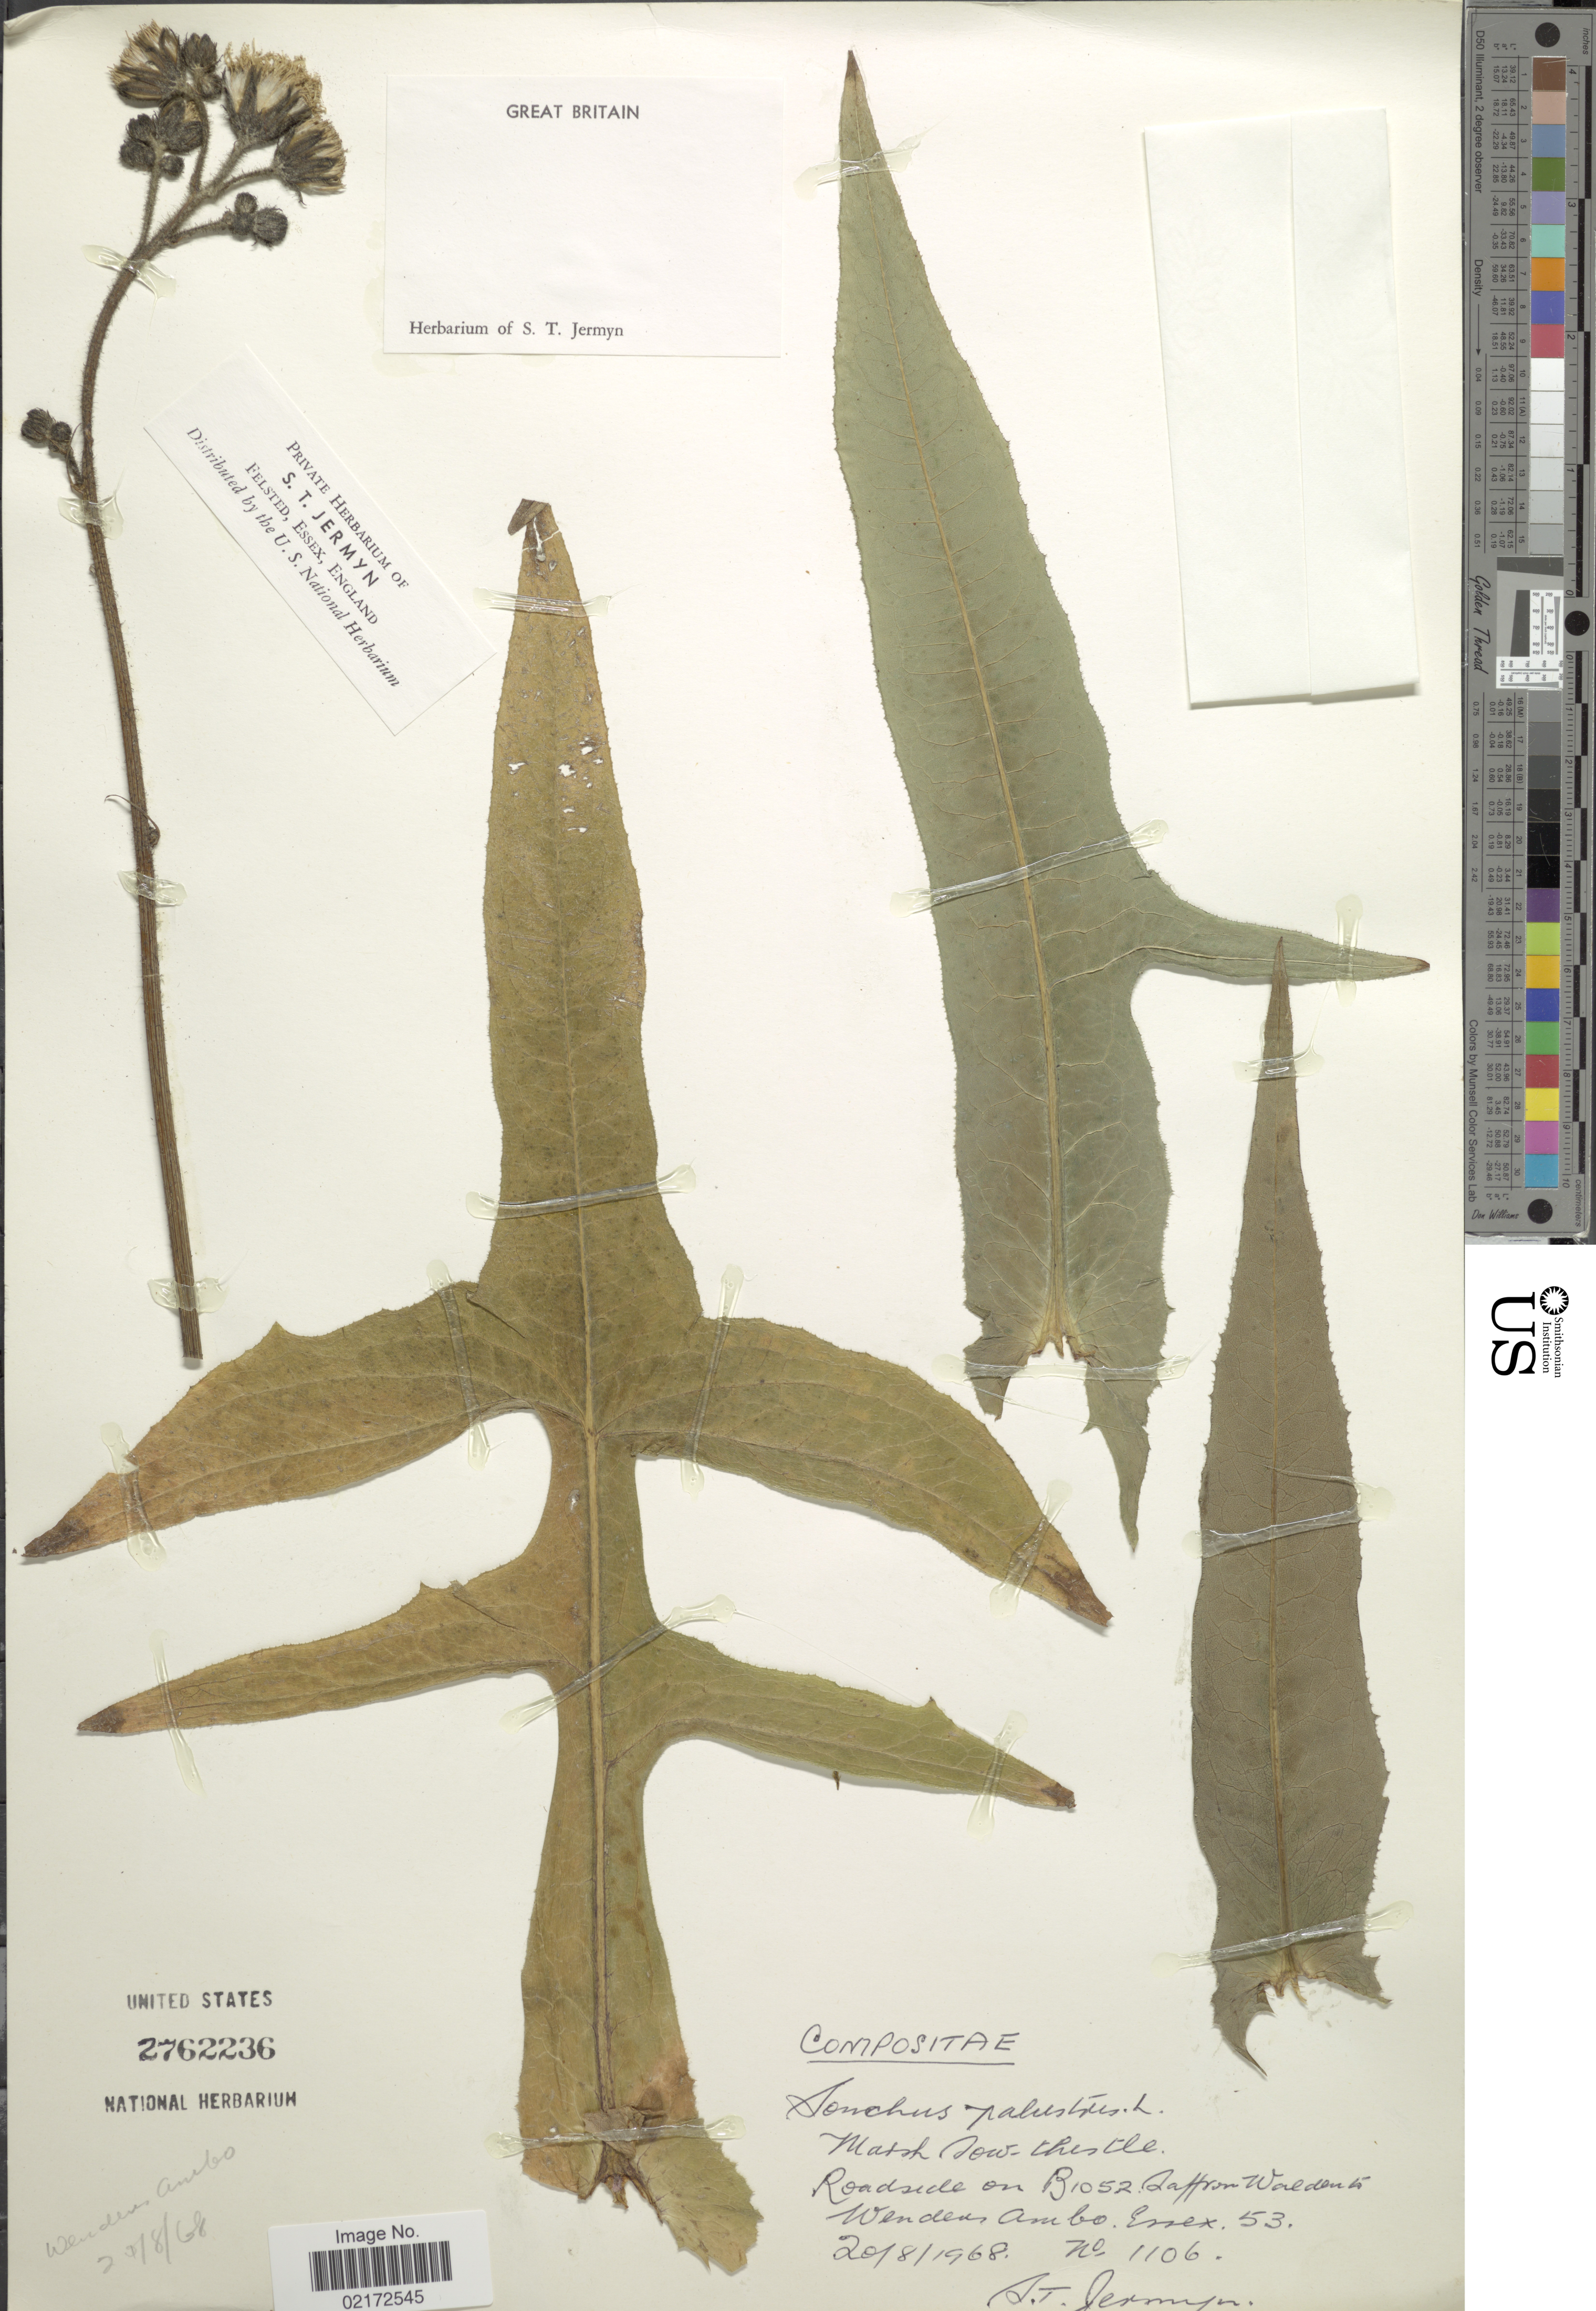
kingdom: Plantae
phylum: Tracheophyta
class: Magnoliopsida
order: Asterales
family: Asteraceae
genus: Sonchus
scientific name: Sonchus palustris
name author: L.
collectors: S. Jermyn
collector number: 1106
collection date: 1968-08-20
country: United Kingdom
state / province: England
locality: Roadside on B1052 Saffron Walden to Wendens Ambo. Essex 53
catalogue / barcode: US 2762236